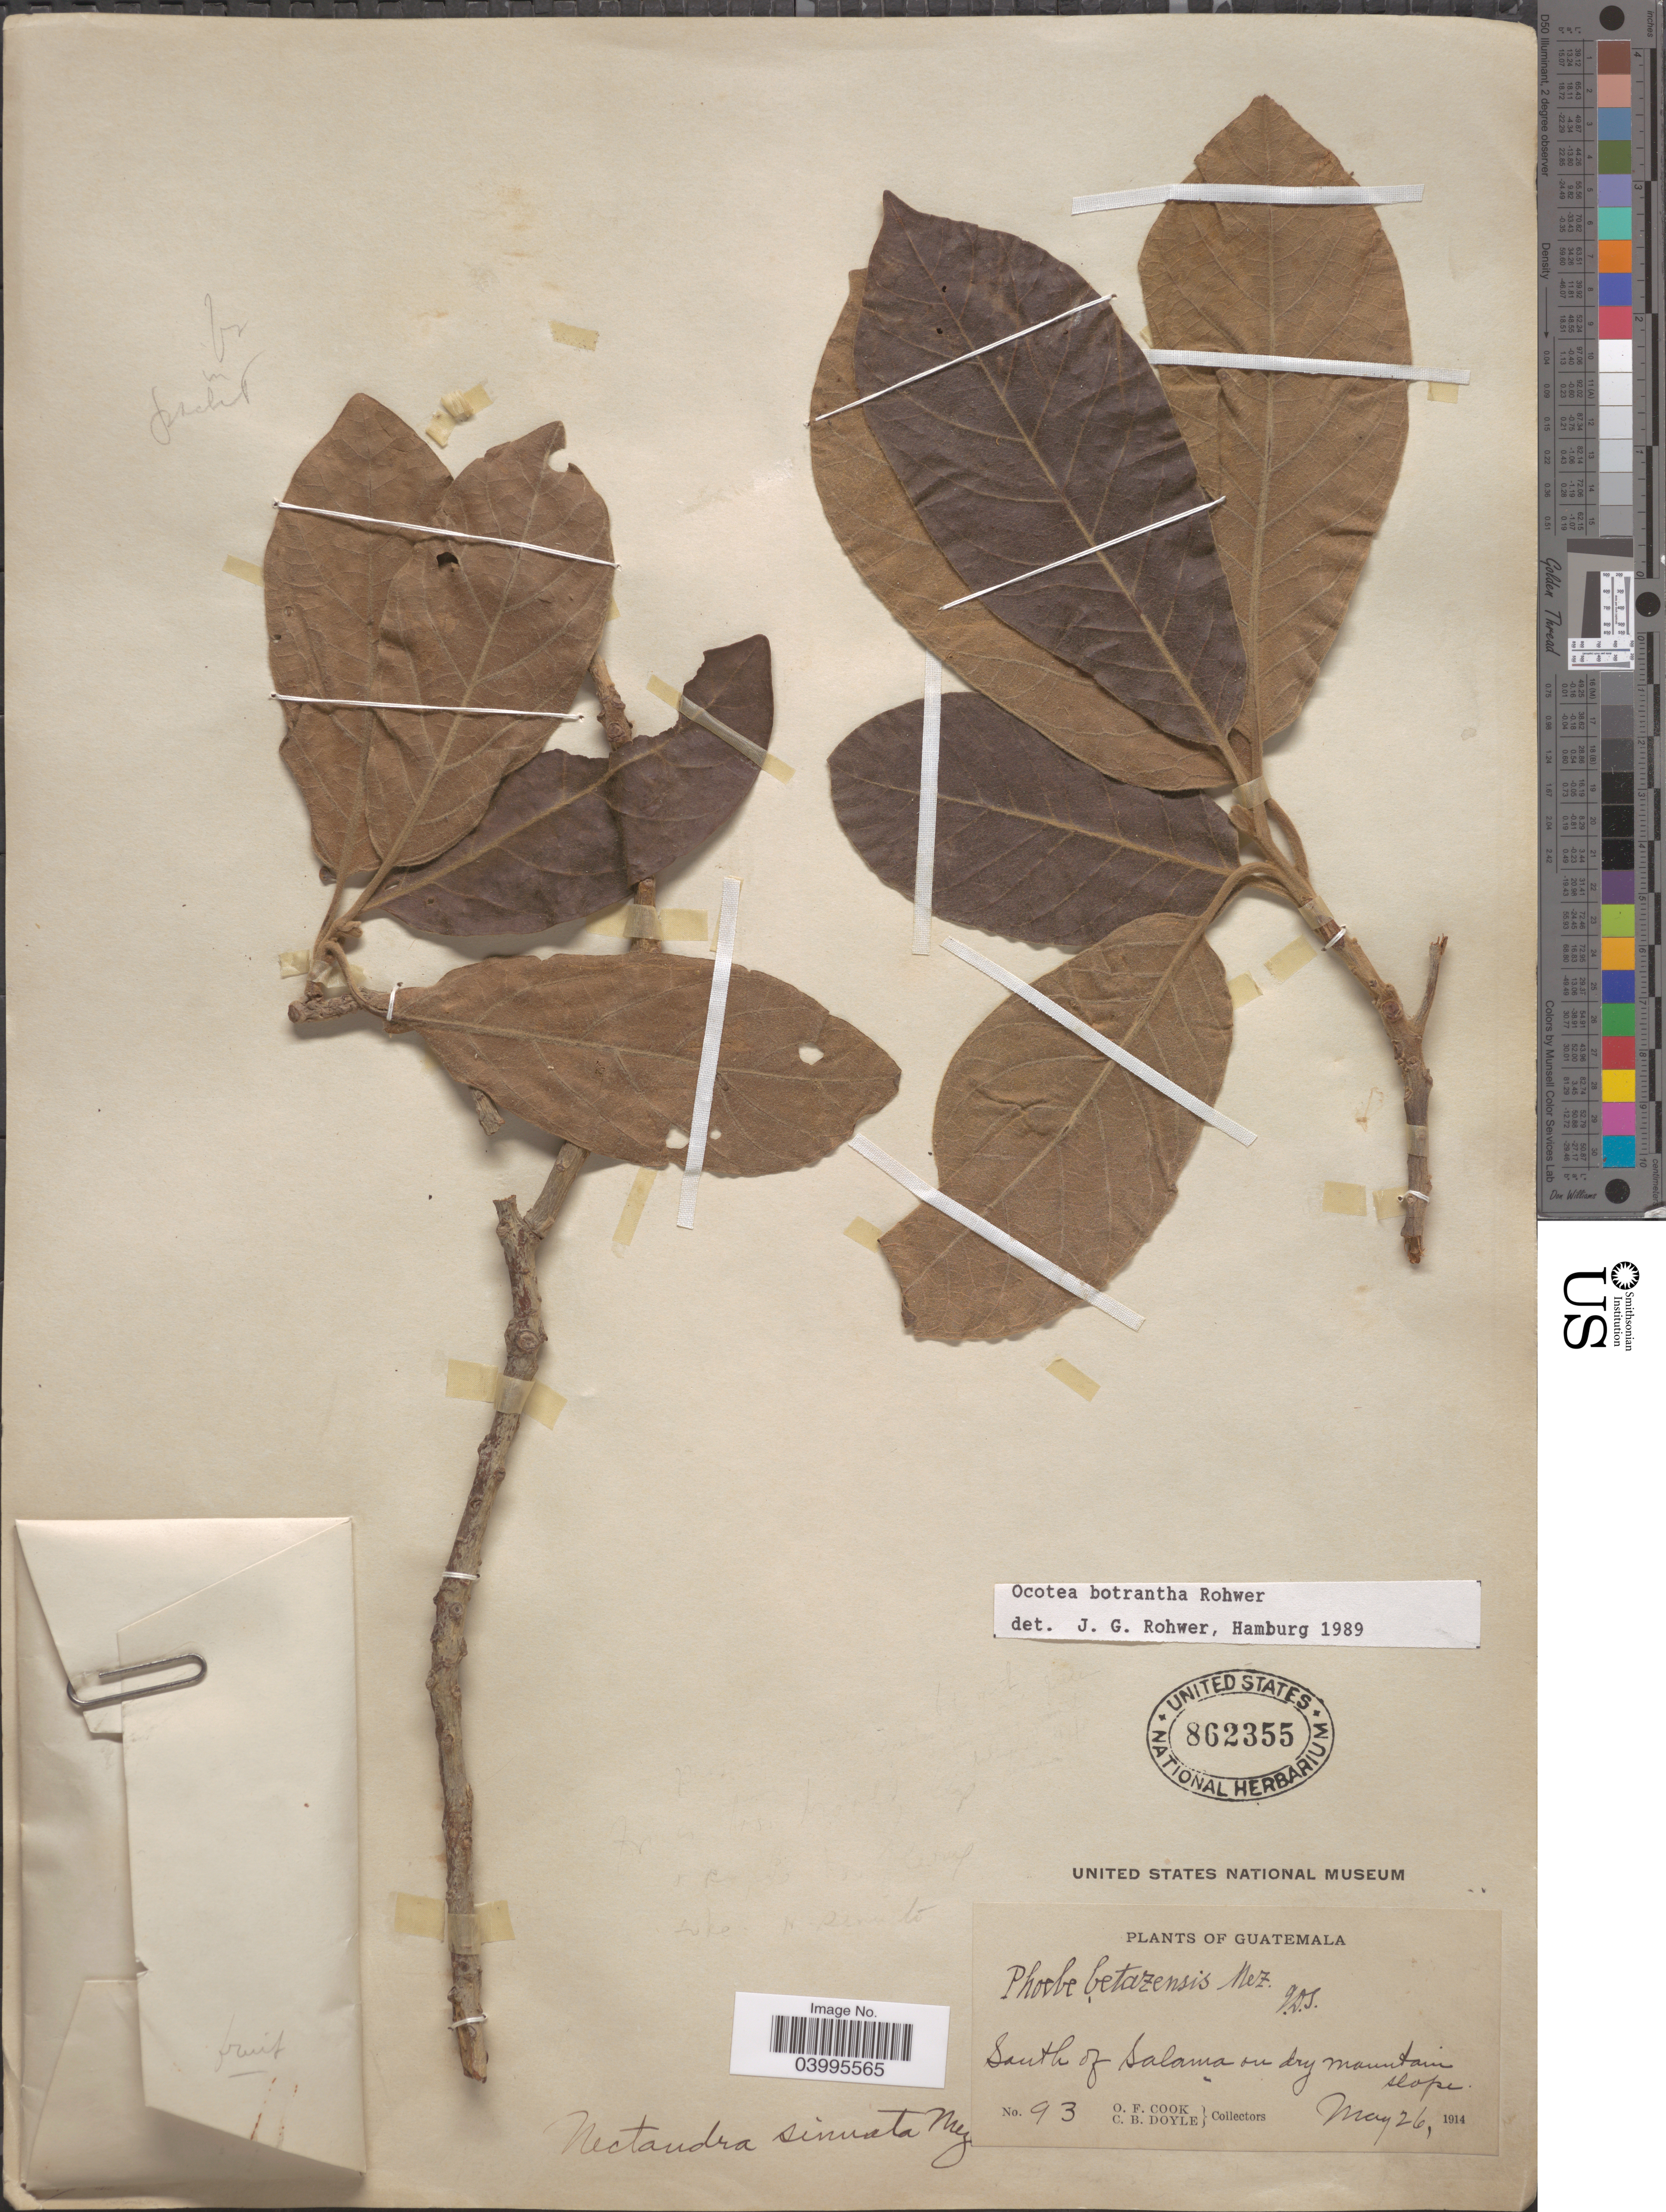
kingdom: Plantae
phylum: Tracheophyta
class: Magnoliopsida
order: Laurales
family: Lauraceae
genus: Ocotea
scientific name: Ocotea botrantha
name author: Rohwer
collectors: O. F. Cook & C. Doyle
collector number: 93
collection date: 1914-05-26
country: Guatemala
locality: South of Salama on dry mountain slope.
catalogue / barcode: US 862355